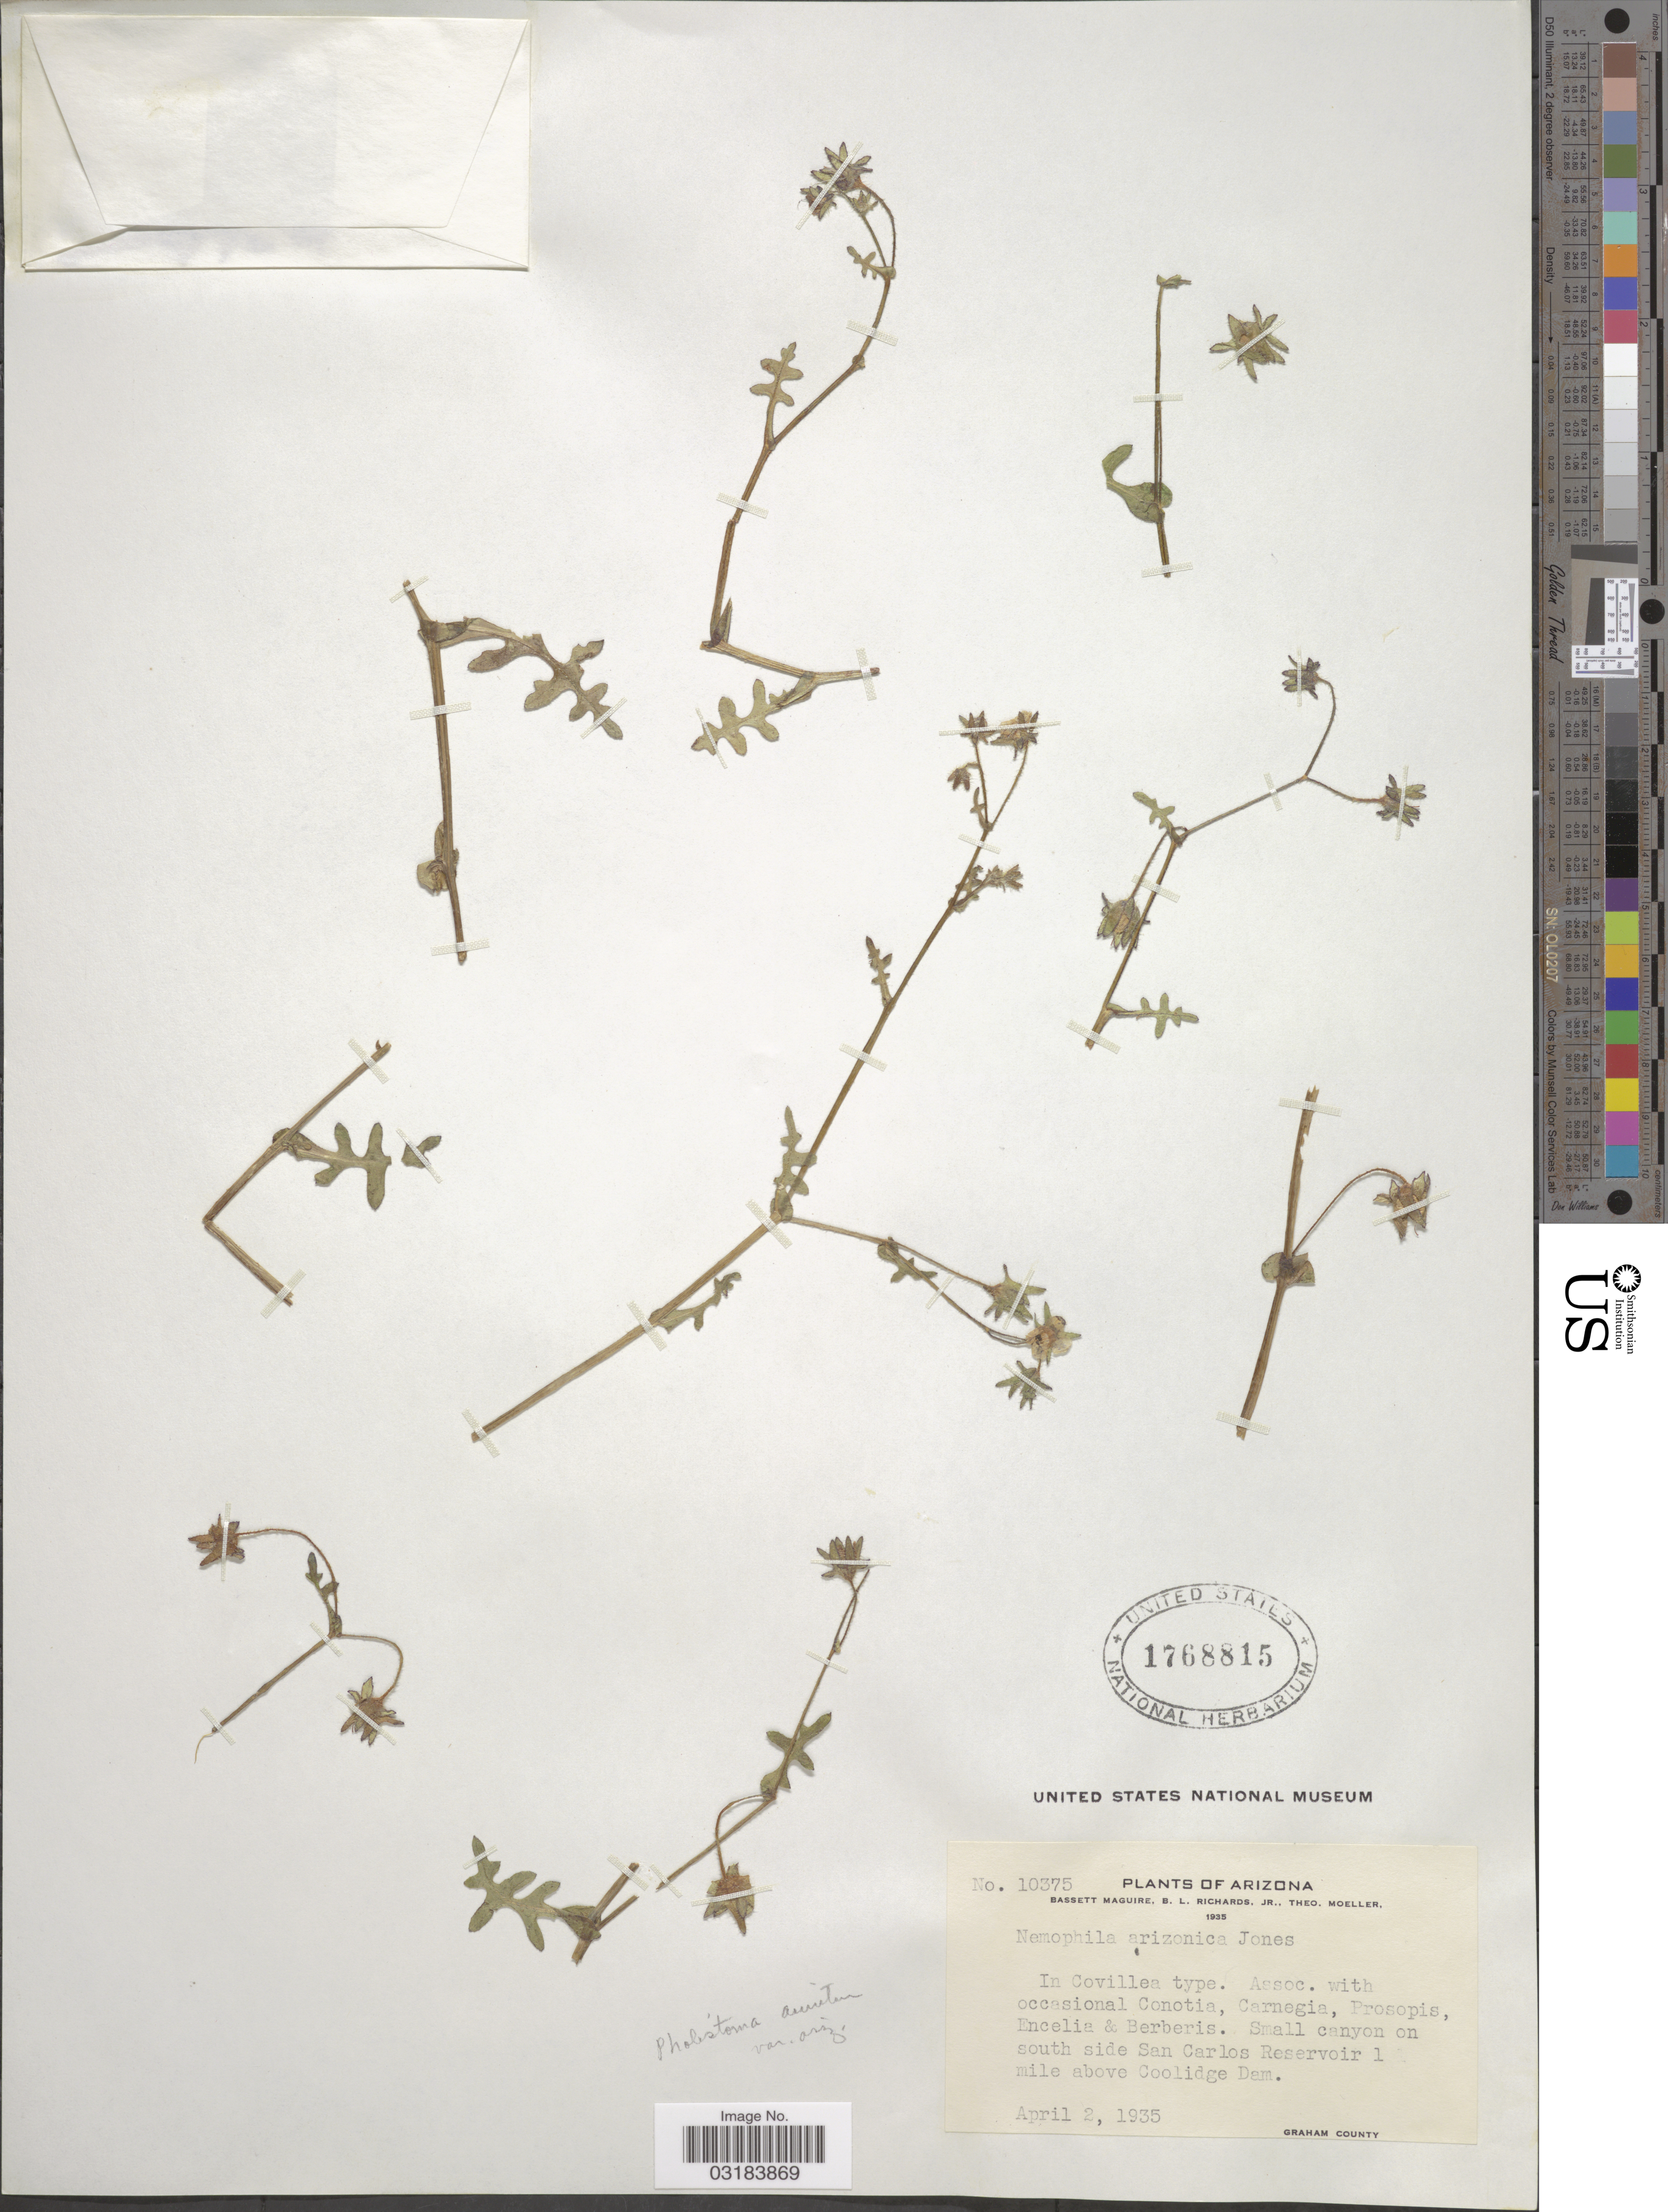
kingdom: Plantae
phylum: Tracheophyta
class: Magnoliopsida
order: Boraginales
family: Hydrophyllaceae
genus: Pholistoma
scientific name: Pholistoma auritum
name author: (Lindl.) Lilja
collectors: B. Maguire, B. Richards & T. Moeller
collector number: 10375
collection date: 1935-04-02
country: United States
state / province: Arizona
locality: Small canyon on south side San Carlos Reservoir 1 mile above Coolidge Dam. Graham County.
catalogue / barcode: US 1768815